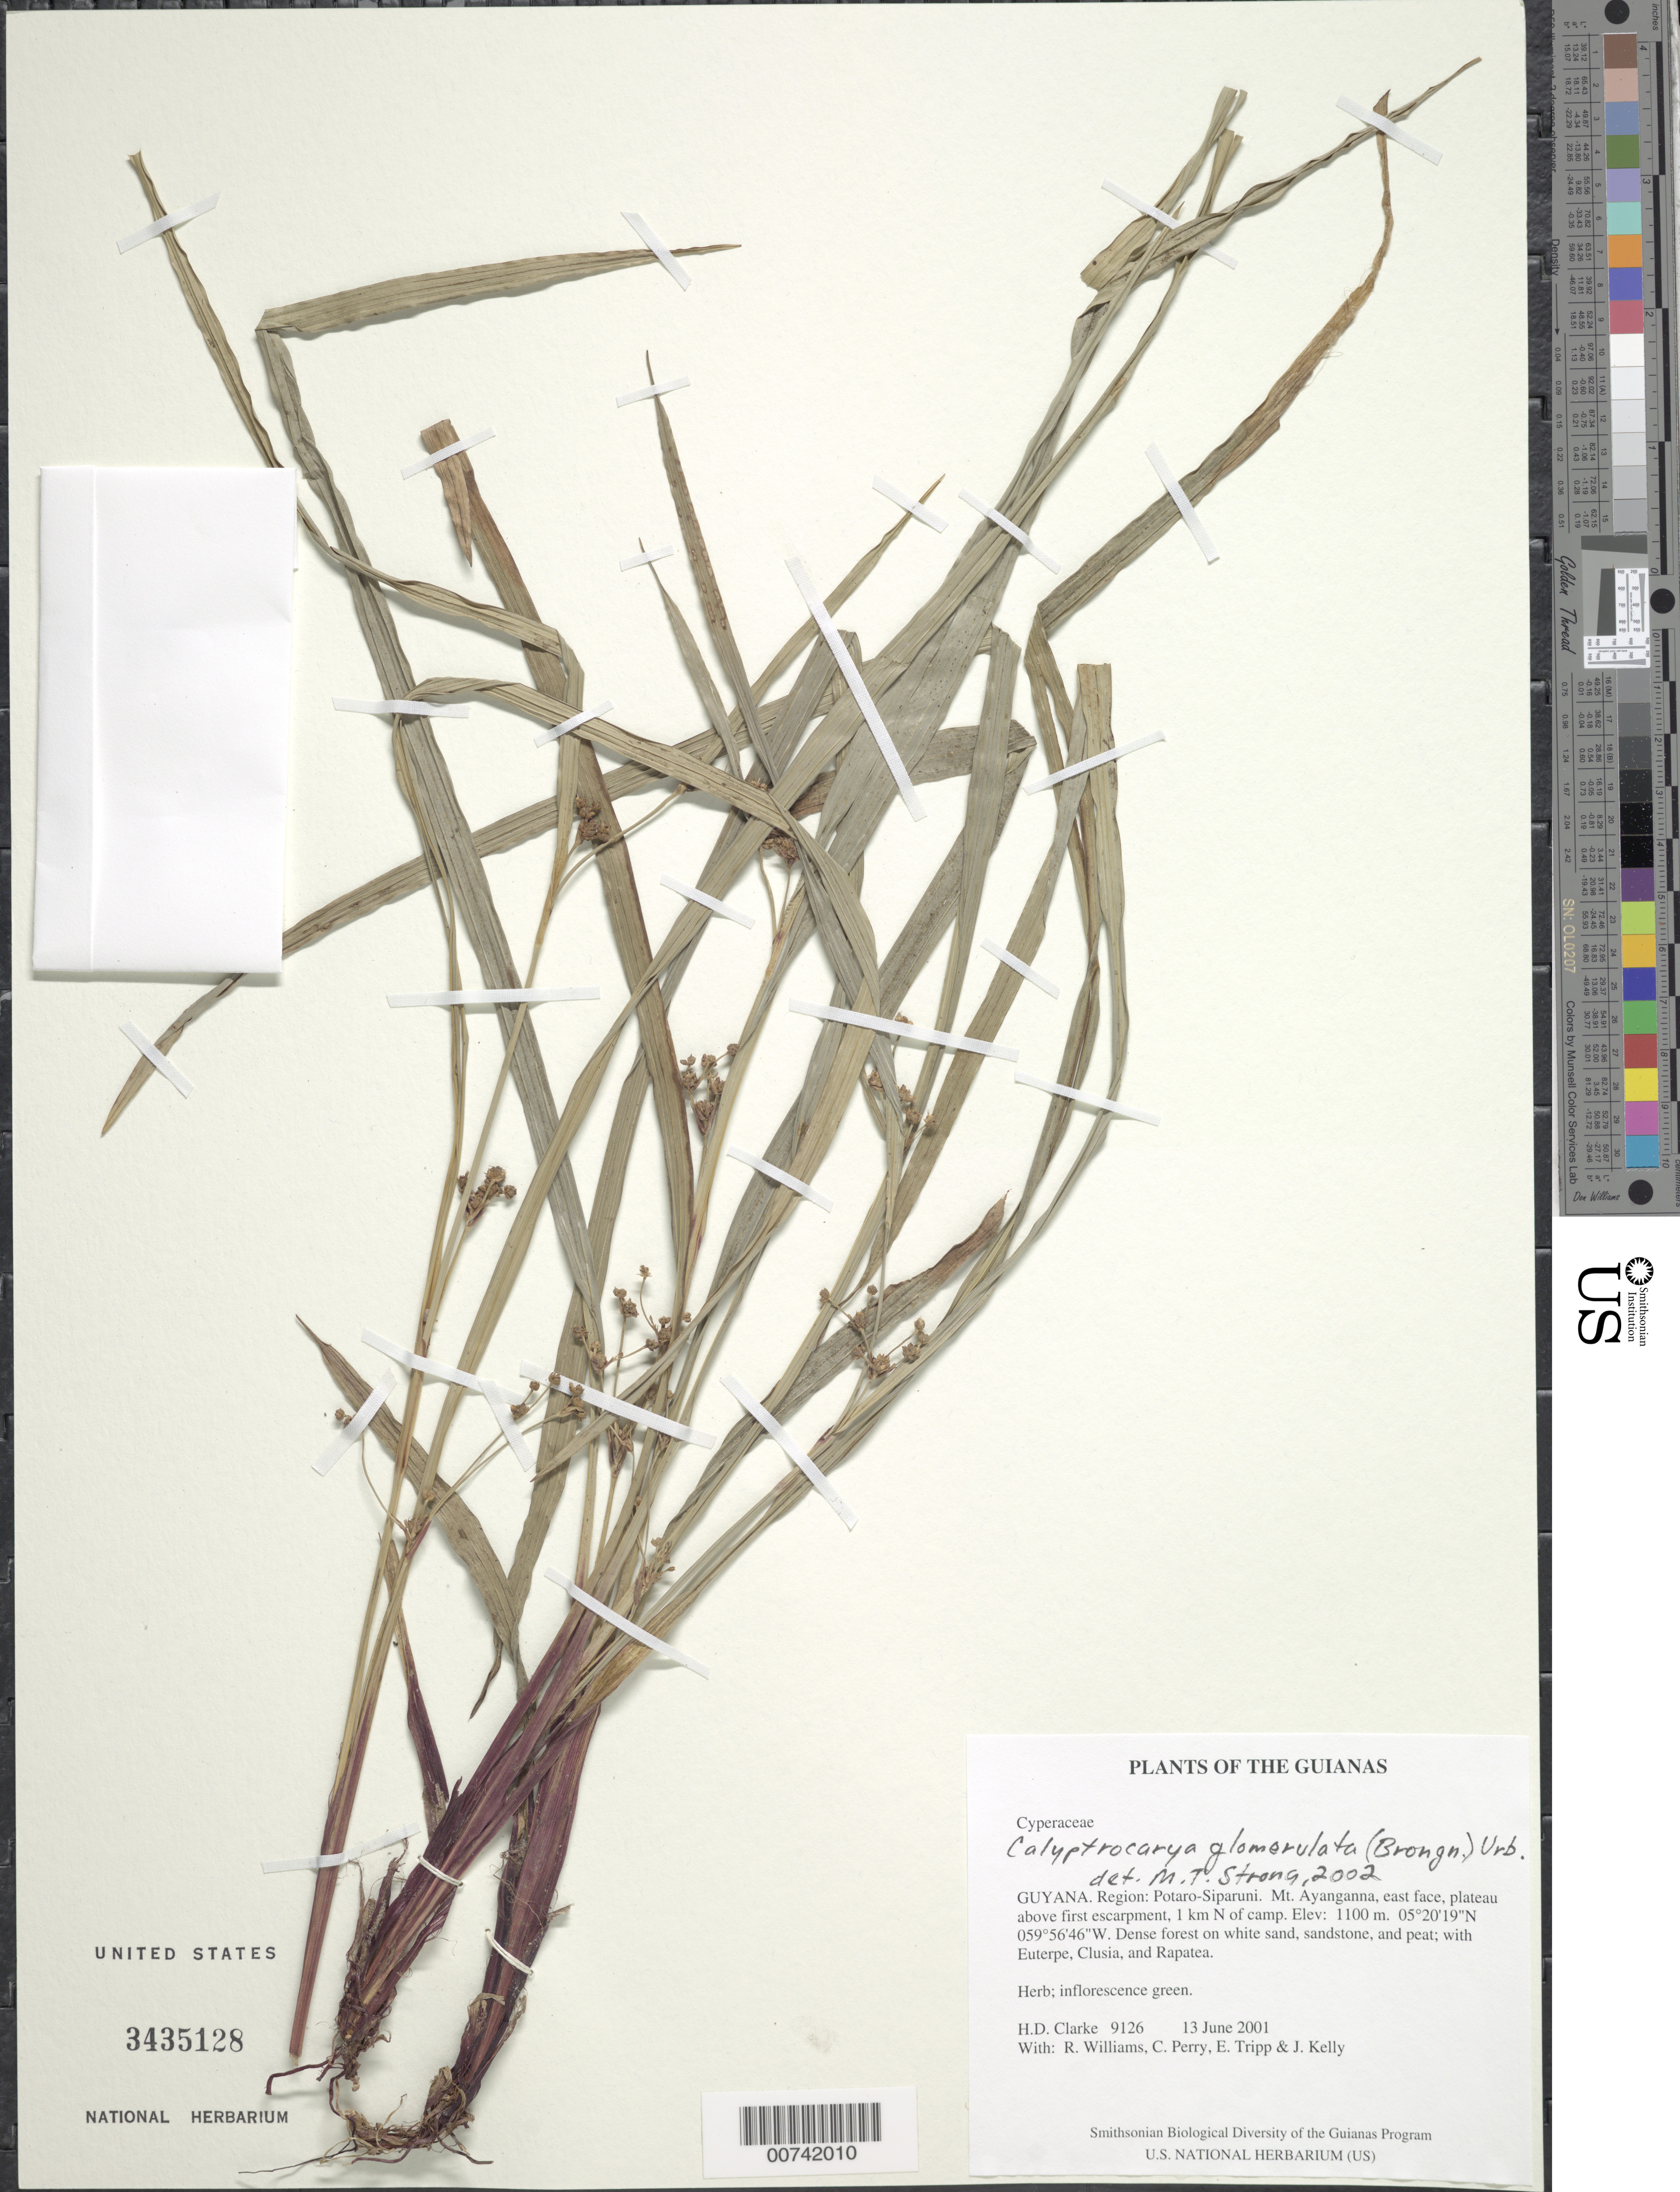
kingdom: Plantae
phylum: Tracheophyta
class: Liliopsida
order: Poales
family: Cyperaceae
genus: Calyptrocarya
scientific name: Calyptrocarya glomerulata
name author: (Brongn.) Urb.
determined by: Strong, M. T., (US), Smithsonian Institution - National Museum of Natural History (UNITED STATES)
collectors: H. D. Clarke, R. Williams, C. Perry, E. Tripp & J. Kelly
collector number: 9126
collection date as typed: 13 June 2001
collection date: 2001-06-13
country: Guyana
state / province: Potaro-Siparuni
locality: Mt. Ayanganna, east face, plateau above first escarpment, 1 km N of camp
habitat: Dense forest on white sand, sandstone, and peat; with Euterpe, Clusia, and Rapatea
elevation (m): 1100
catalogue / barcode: US 3435128